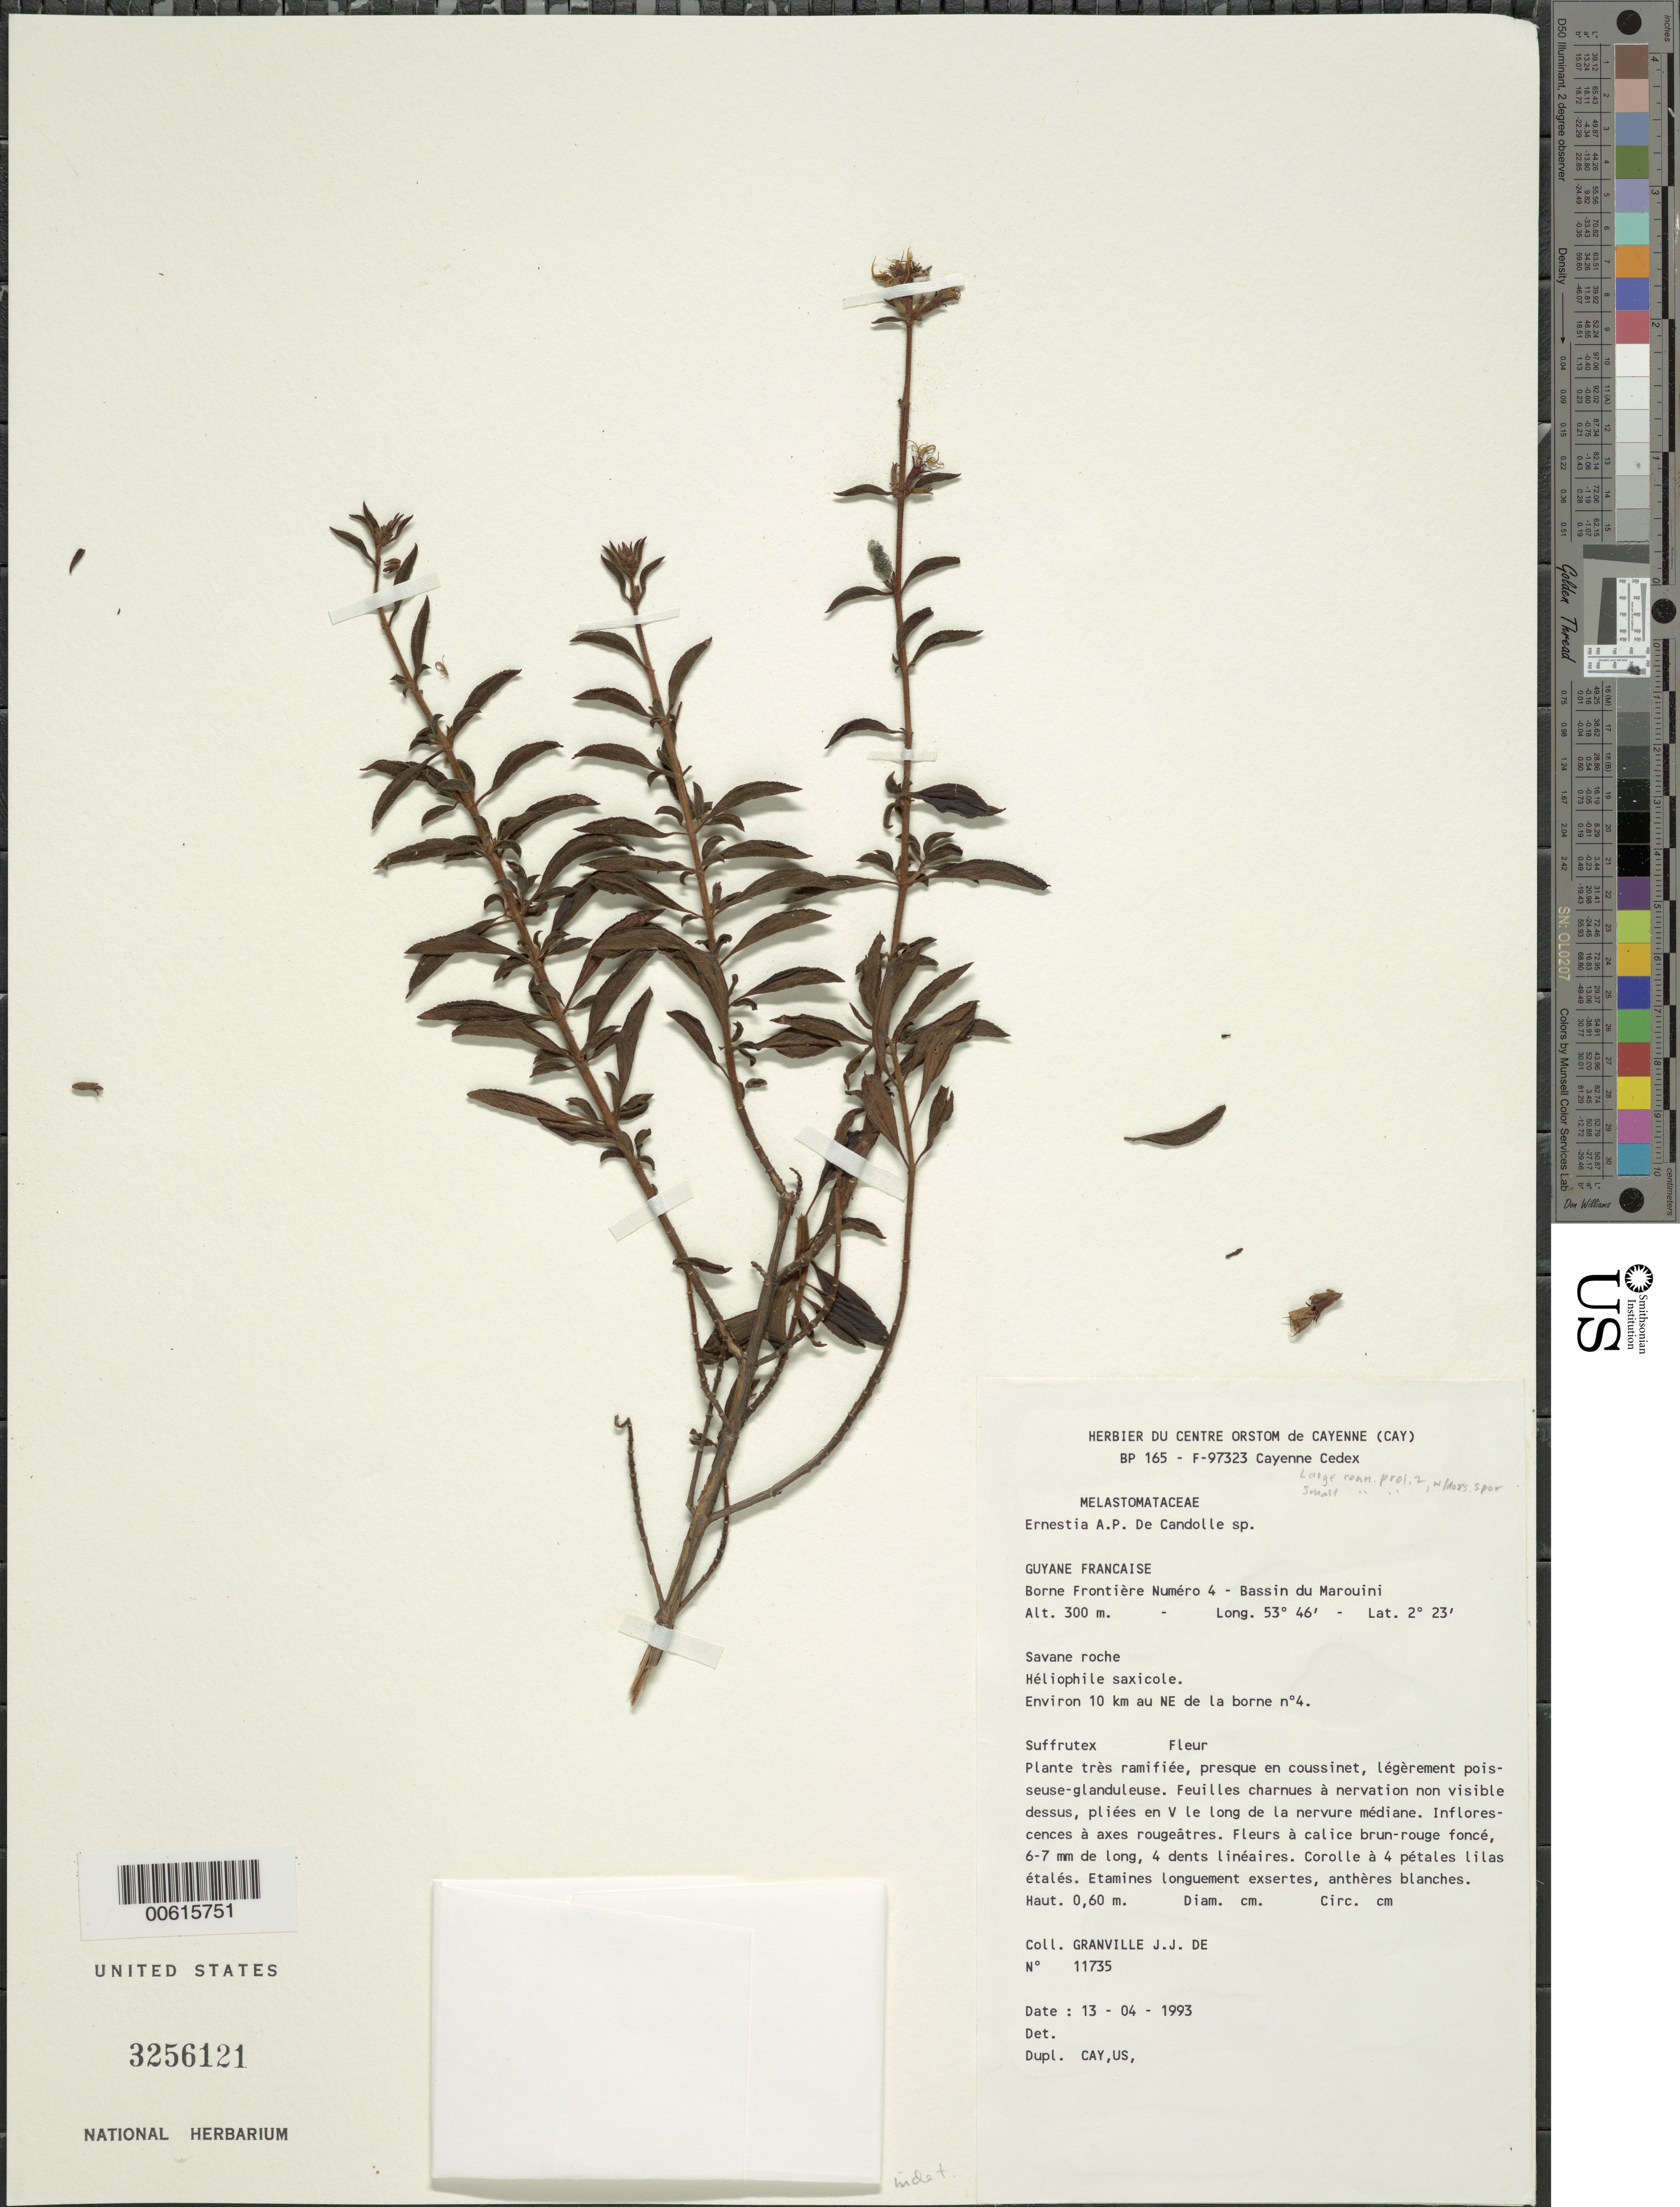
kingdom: Plantae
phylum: Tracheophyta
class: Magnoliopsida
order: Myrtales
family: Melastomataceae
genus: Ernestia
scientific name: Ernestia blackii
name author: Brade & Markgr.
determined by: Nunes da Silva, Diego, (RB), Jardim Botanico do Rio de Janeiro - Herbario (BRAZIL)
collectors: J.-J. de Granville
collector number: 11735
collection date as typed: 13-Apr-93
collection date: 1993-04-13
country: French Guiana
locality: Bassin du Marouini, Borne Frontière numéro 4, environ 10 km au NE de la borne nº4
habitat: Savane roche, heliophile saxicole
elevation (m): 300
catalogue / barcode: US 3256121